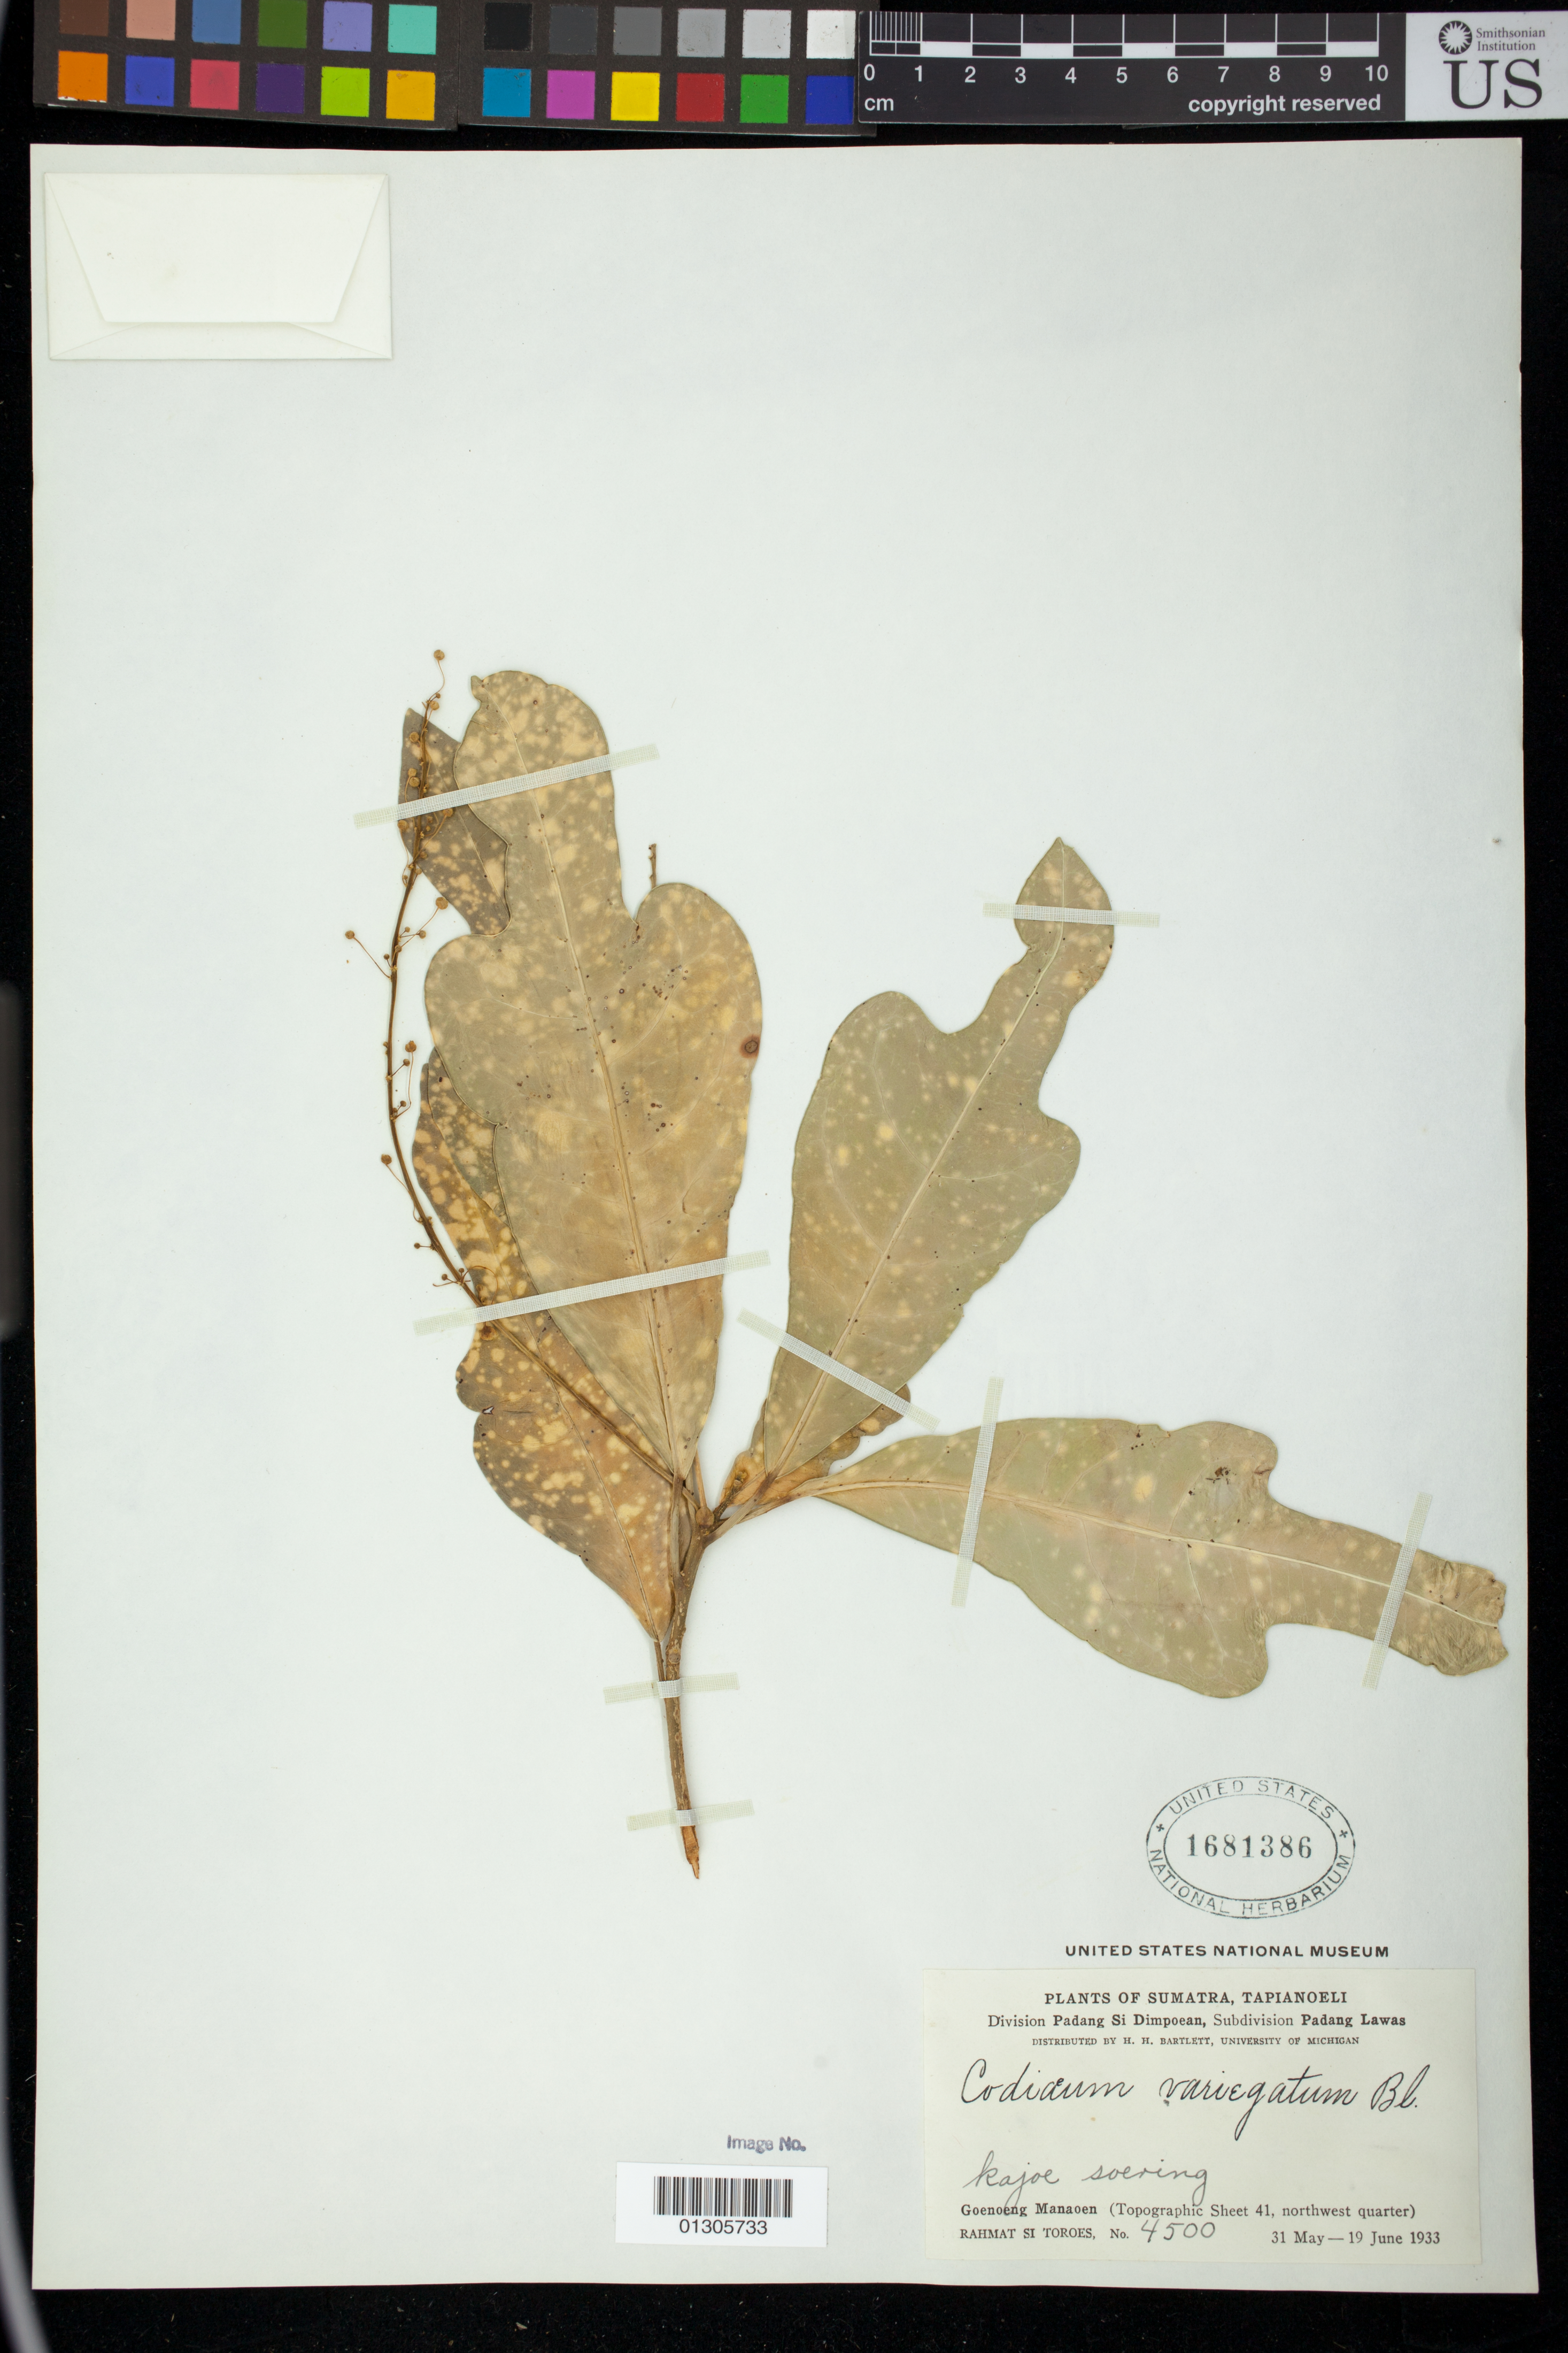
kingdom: Plantae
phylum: Tracheophyta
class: Magnoliopsida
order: Malpighiales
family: Euphorbiaceae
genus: Codiaeum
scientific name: Codiaeum variegatum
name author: (L.) Rumph. ex A. Juss.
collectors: Rahmat Si Boeea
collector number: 4500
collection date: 1933-05-31/1933-06-19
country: Indonesia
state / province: Sumatra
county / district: Sumatera Utara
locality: Padang Si Dimpoean [Padangsidempuan], Padang Lawas Goenoeng Manaoen (Topographic Sheet 41, northwest quarter)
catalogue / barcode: US 1681386